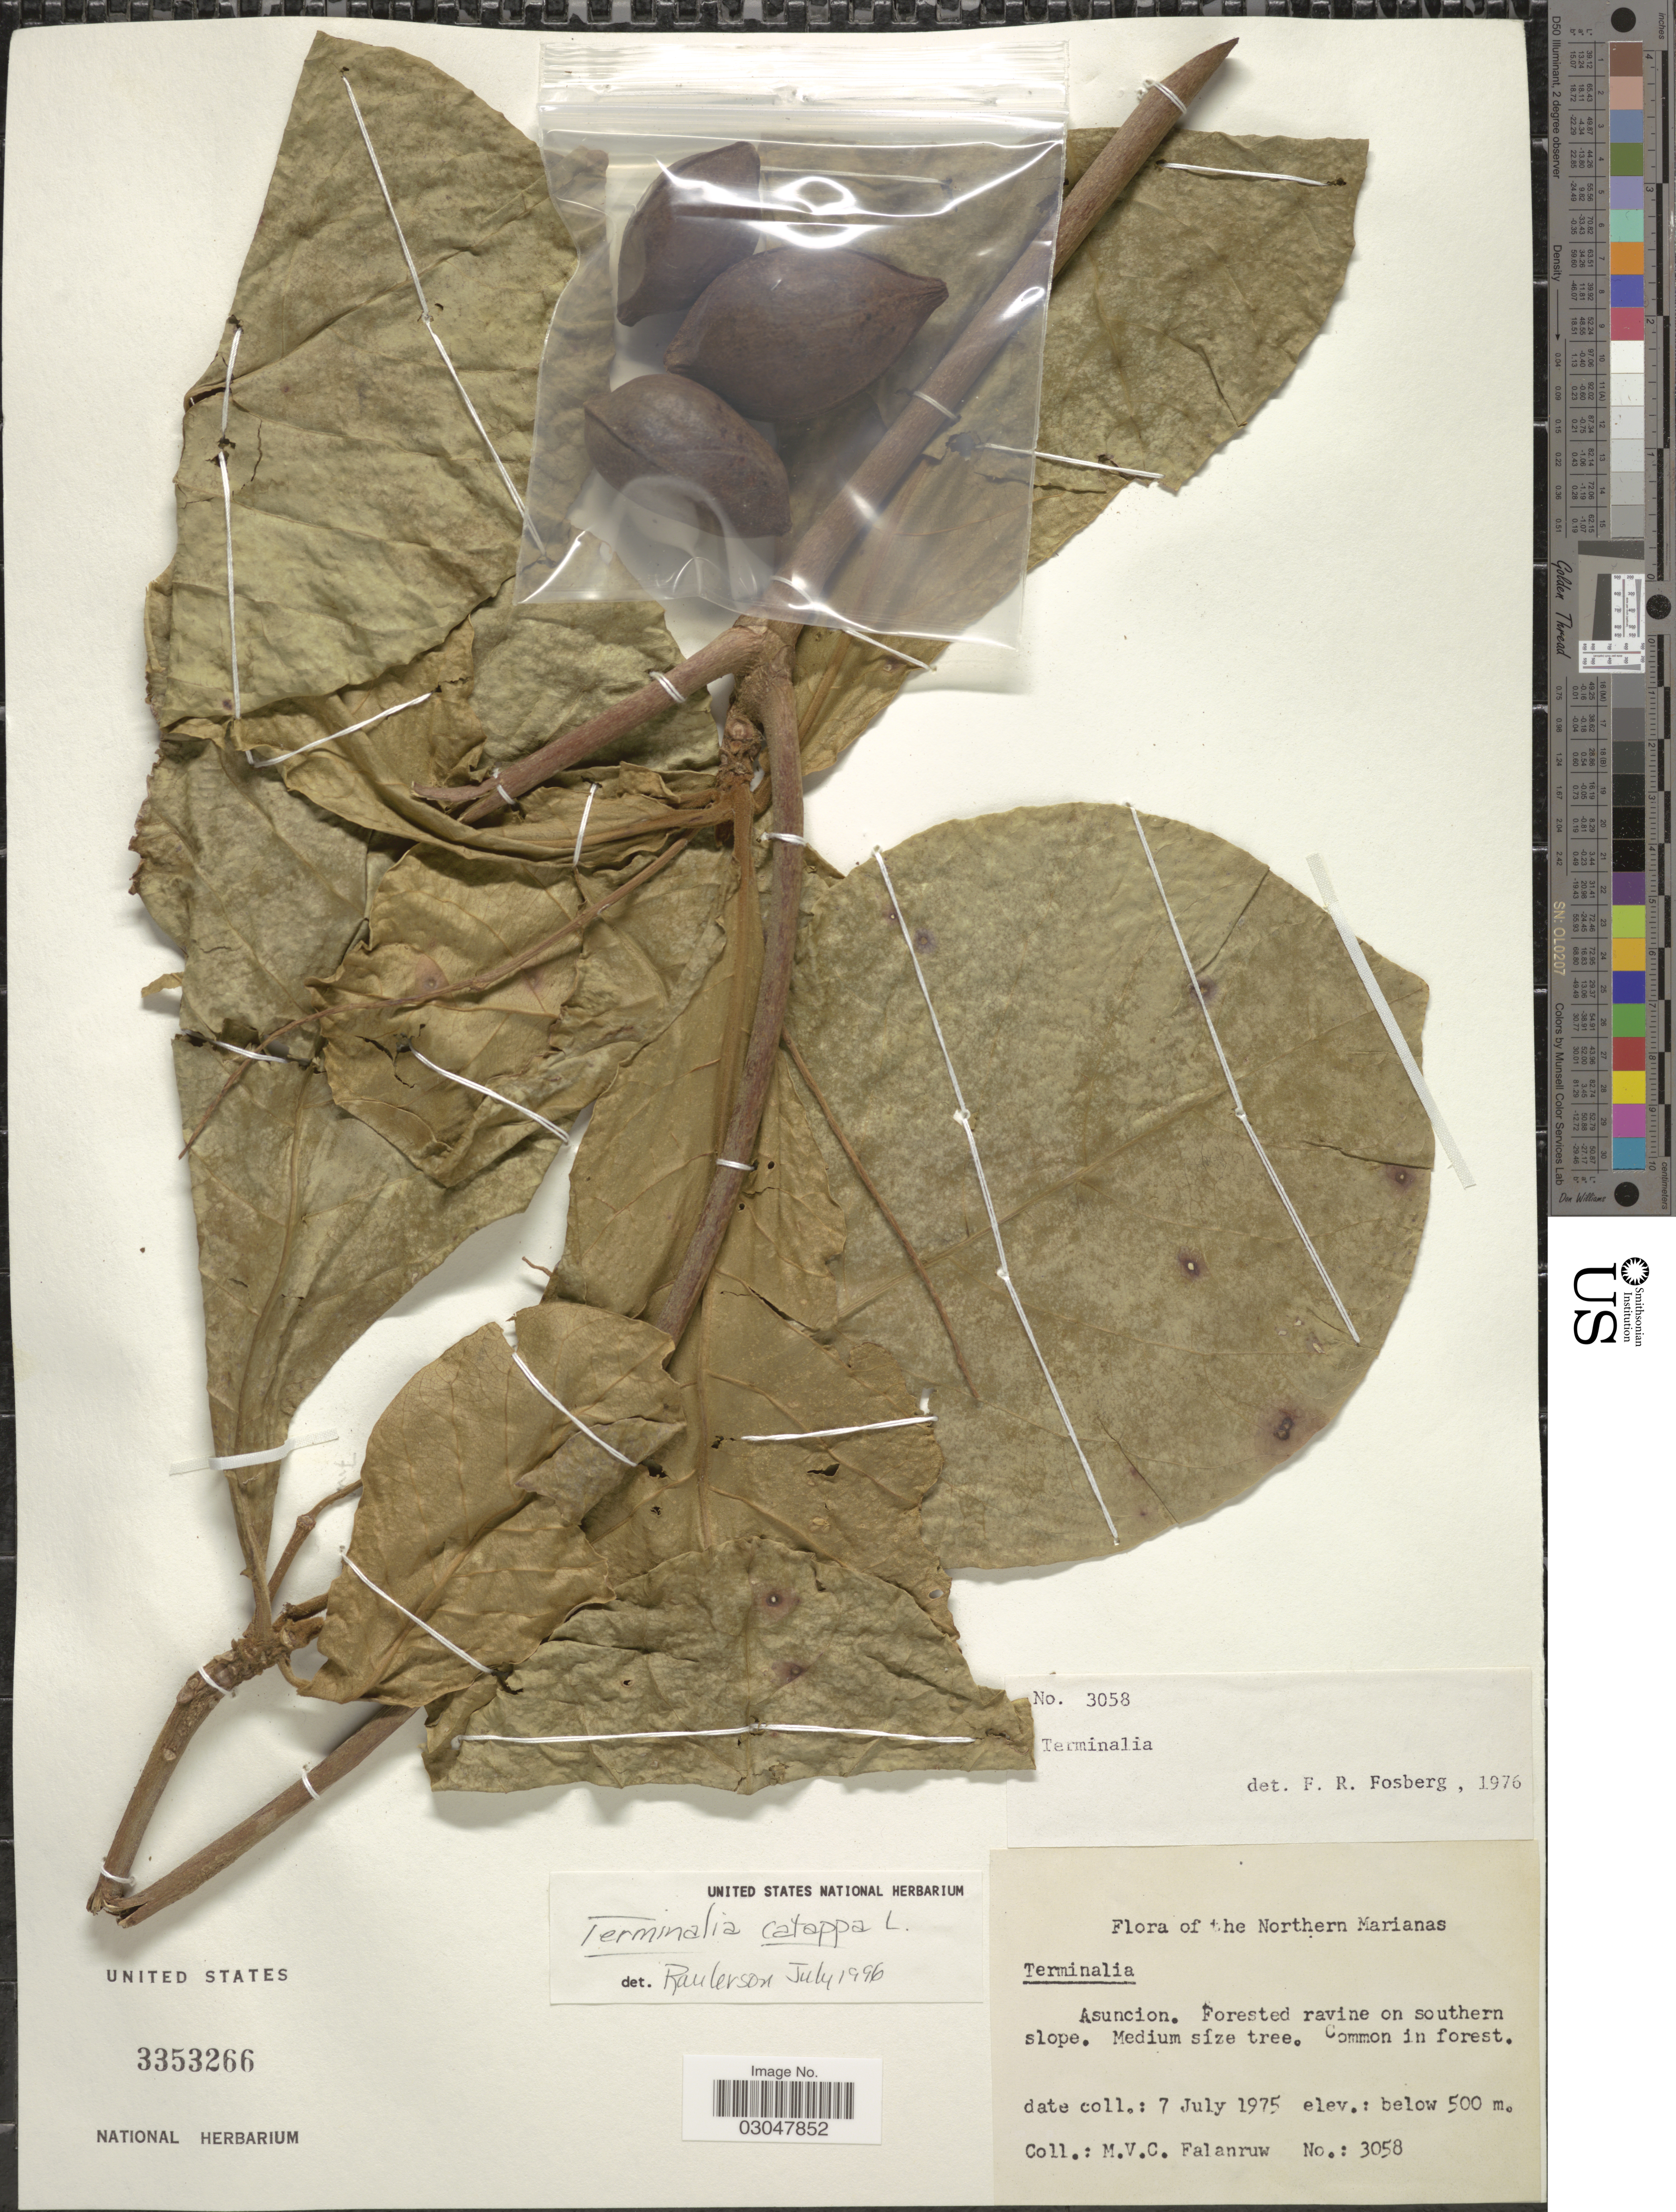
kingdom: Plantae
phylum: Tracheophyta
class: Magnoliopsida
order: Myrtales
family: Combretaceae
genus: Terminalia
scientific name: Terminalia catappa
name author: L.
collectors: M. V. Falanruw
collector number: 3058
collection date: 1975-07-07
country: Northern Mariana Islands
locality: Northern Marianas. Asuncion. Forested ravine on southern slope.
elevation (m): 500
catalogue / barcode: US 3353266